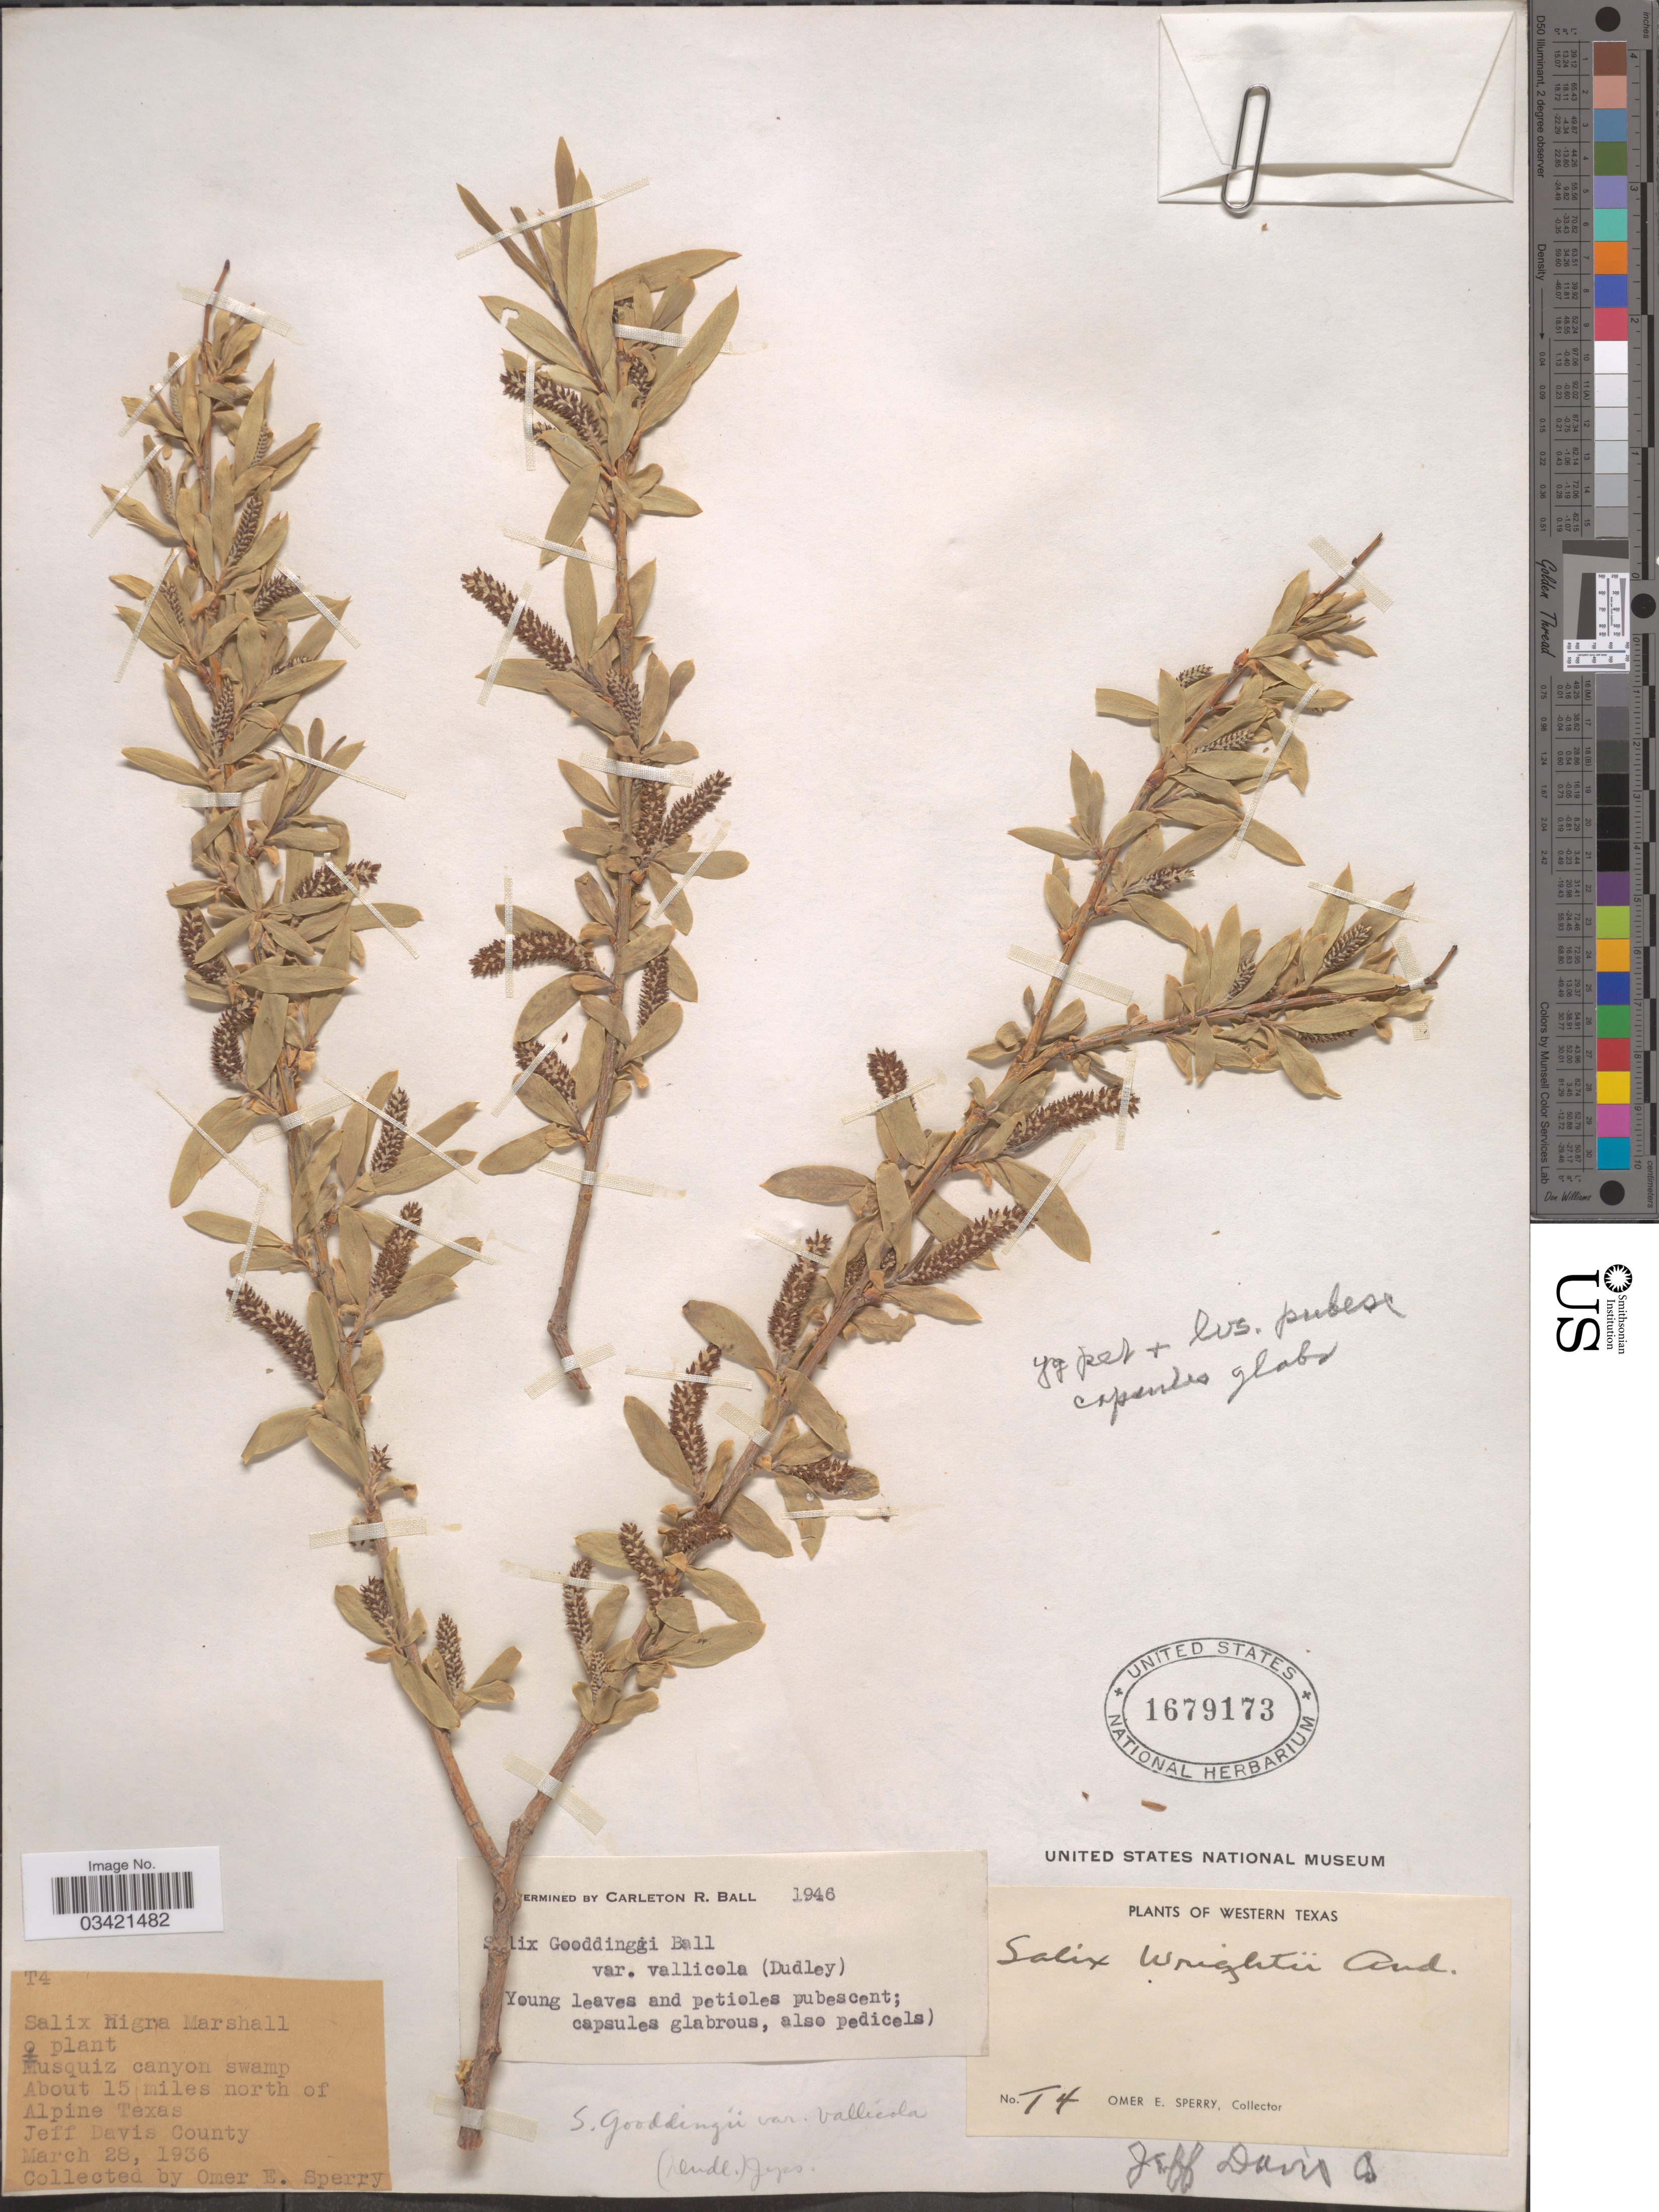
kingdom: Plantae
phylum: Tracheophyta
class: Magnoliopsida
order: Malpighiales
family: Salicaceae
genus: Salix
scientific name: Salix gooddingii var. vallicola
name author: (Dudley) C.R. Ball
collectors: O. E. Sperry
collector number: T4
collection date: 1936-03-28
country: United States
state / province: Texas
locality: Western Texas. Musquiz canyon swamp. About 15 miles north of Alpine. Jeff Davis County.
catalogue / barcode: US 1679173